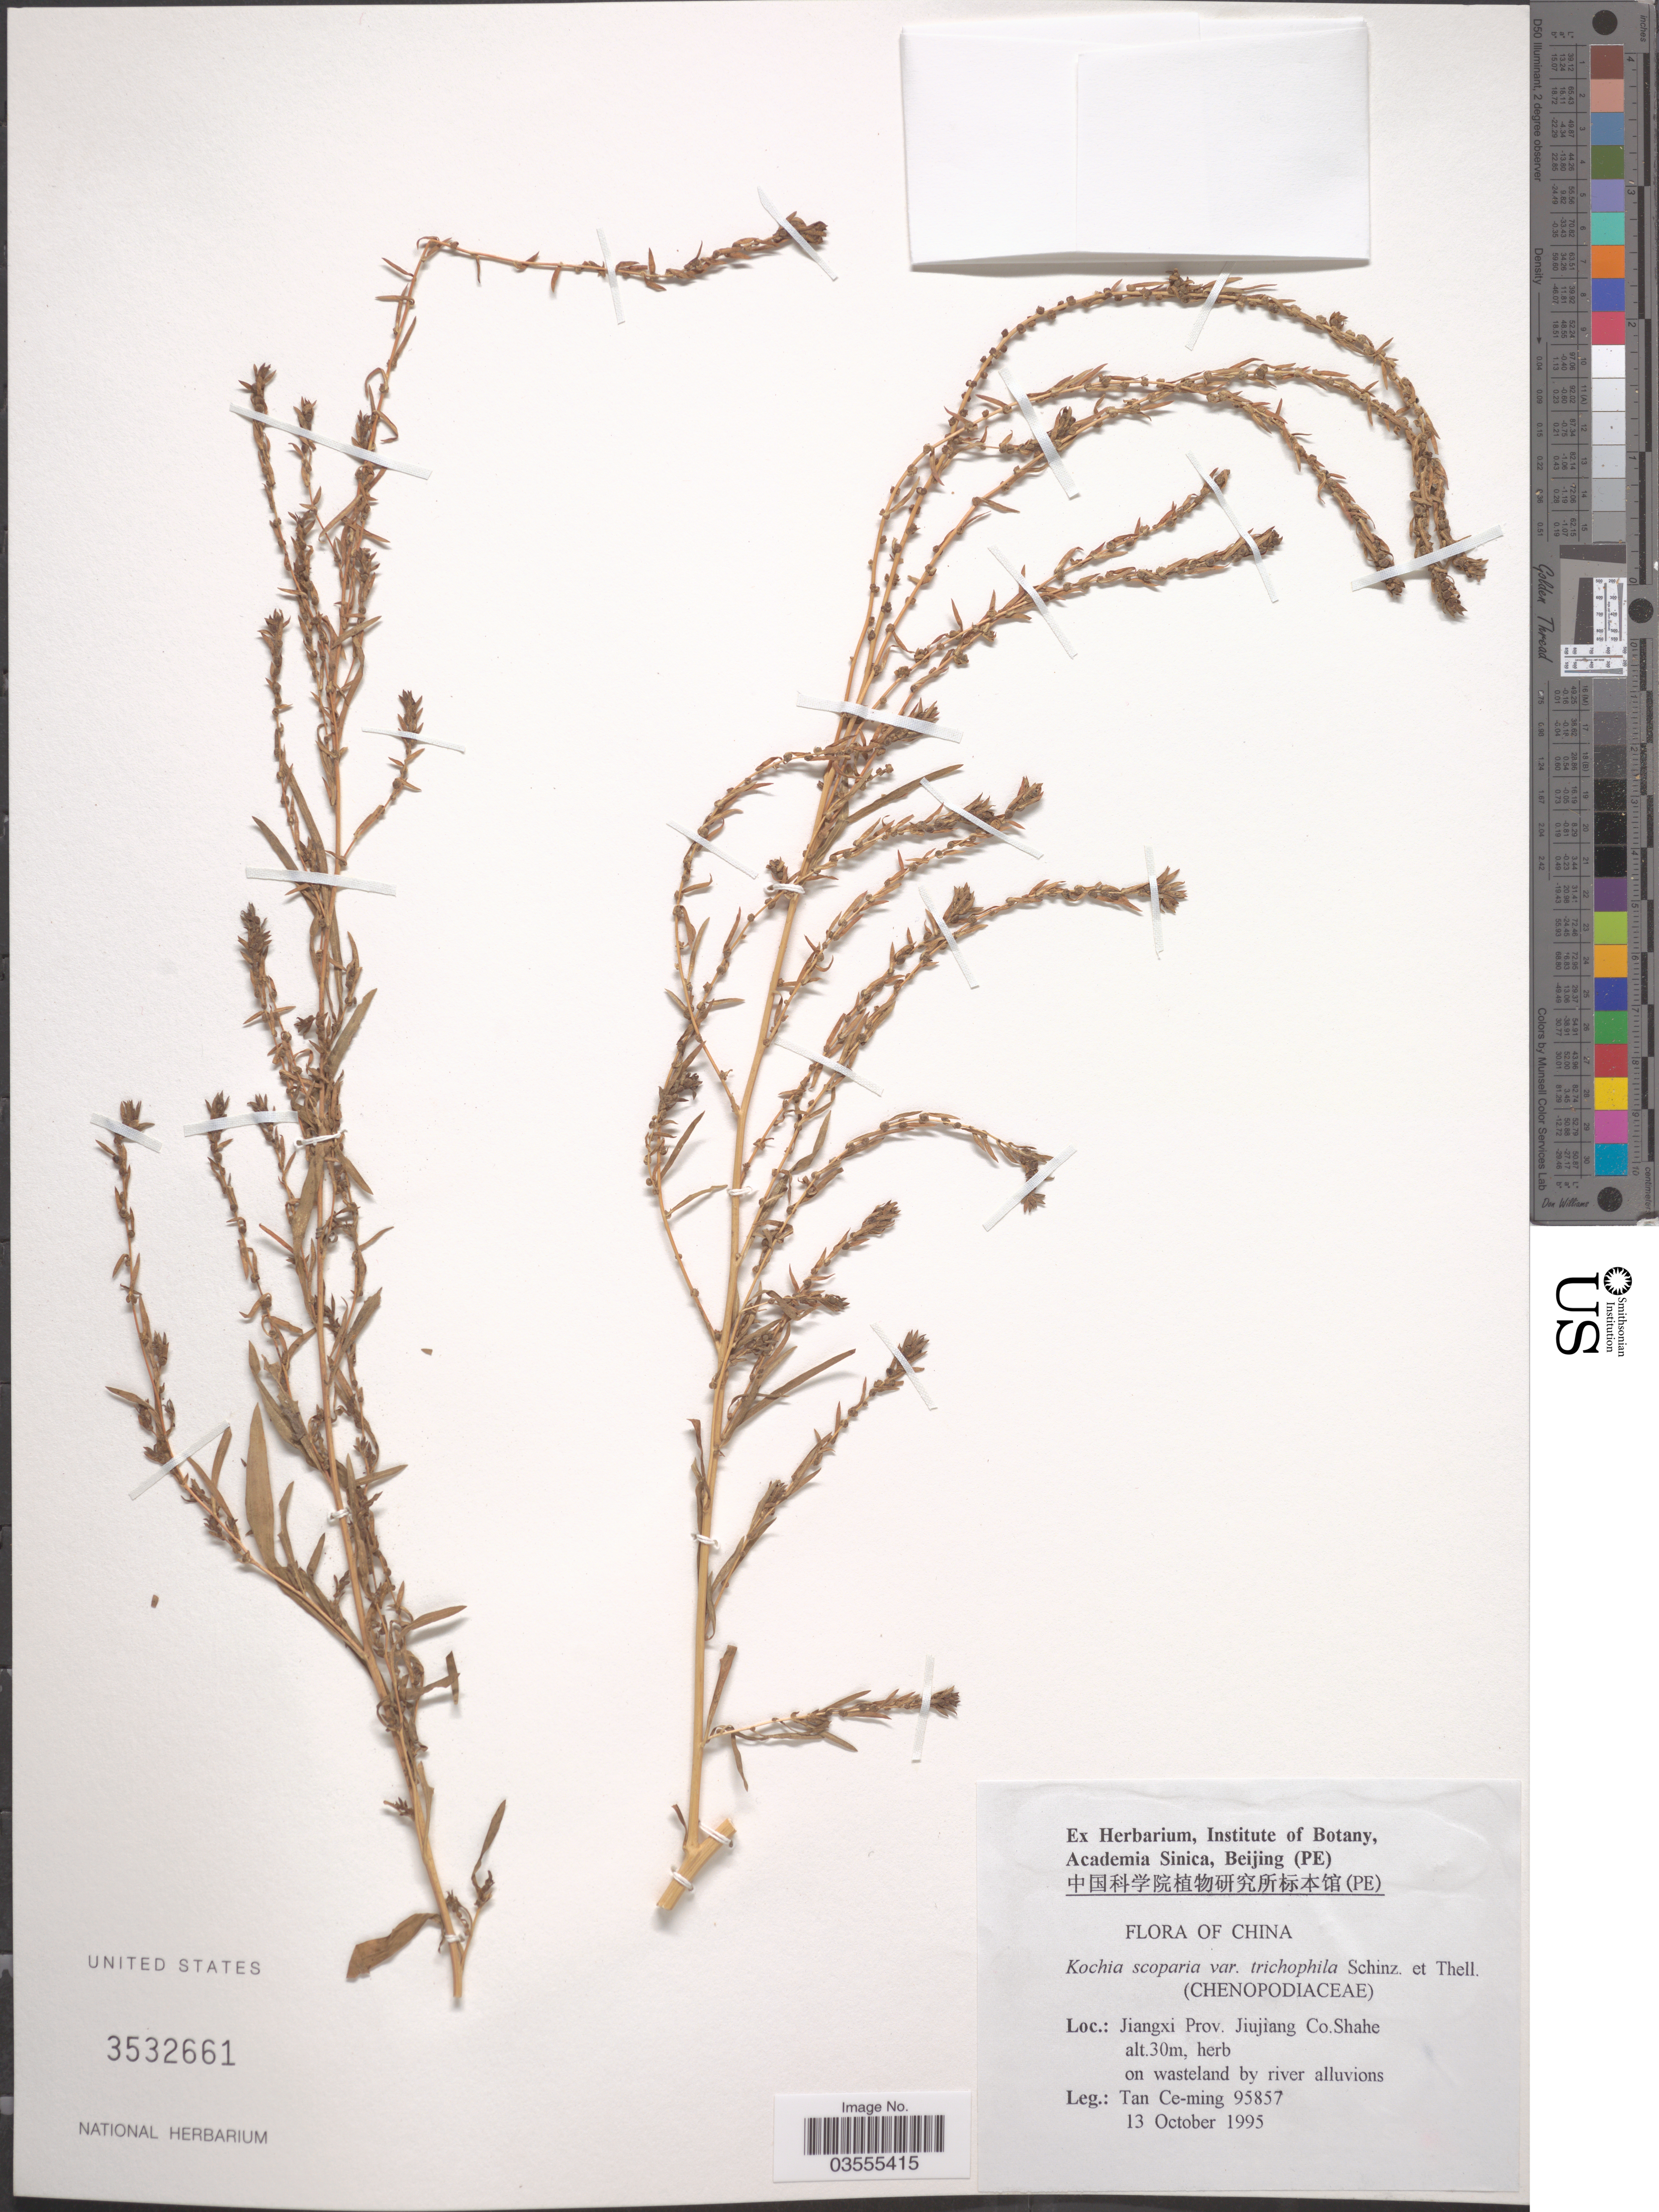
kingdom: Plantae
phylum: Tracheophyta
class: Magnoliopsida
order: Caryophyllales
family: Amaranthaceae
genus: Bassia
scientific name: Bassia scoparia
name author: (L.) Voss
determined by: U.S. National Herbarium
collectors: Tan Ce-Ming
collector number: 95857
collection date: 1995-10-13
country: China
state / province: Jiangxi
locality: Jiujiang Co. Shahe.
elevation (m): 30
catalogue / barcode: US 3532661